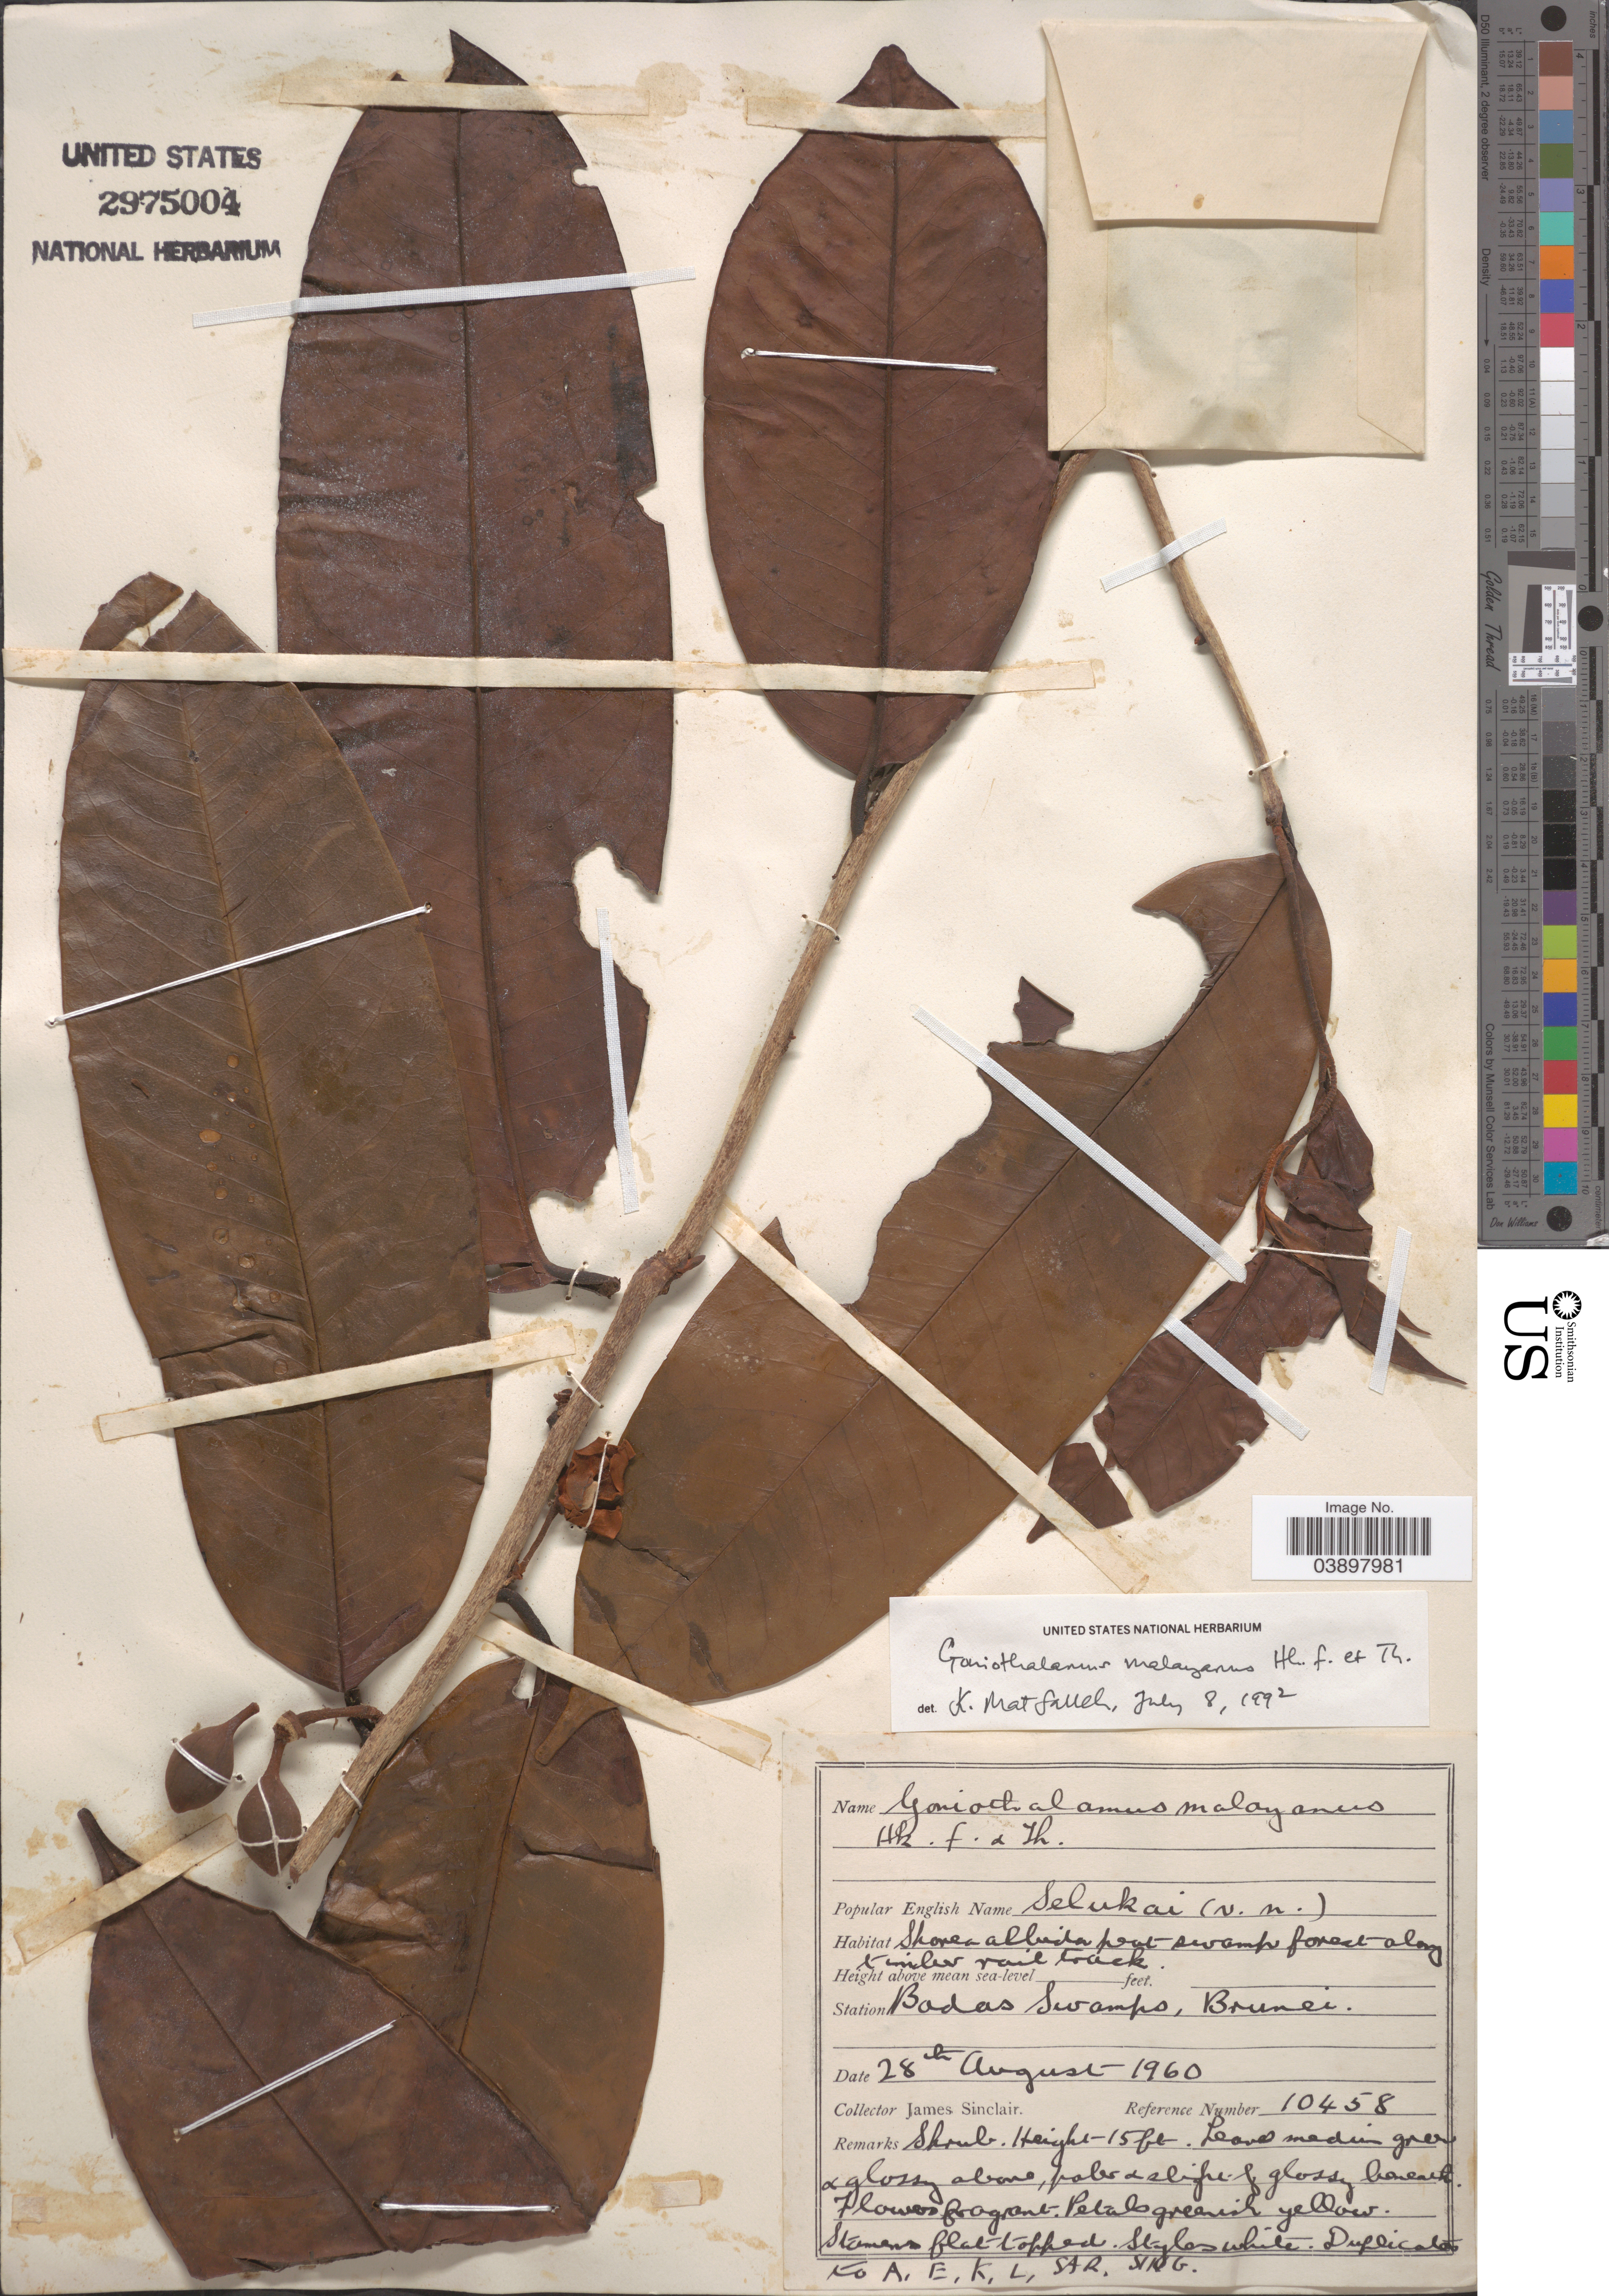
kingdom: Plantae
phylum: Tracheophyta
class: Magnoliopsida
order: Magnoliales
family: Annonaceae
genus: Goniothalamus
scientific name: Goniothalamus malayanus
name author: Hook. f. & Thomson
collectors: J. Sinclair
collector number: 10458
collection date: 1960-08-28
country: Brunei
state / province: Brunei and Muara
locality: Along timber rail track. Station Bodas Swamps, Brunei.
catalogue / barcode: US 2975004